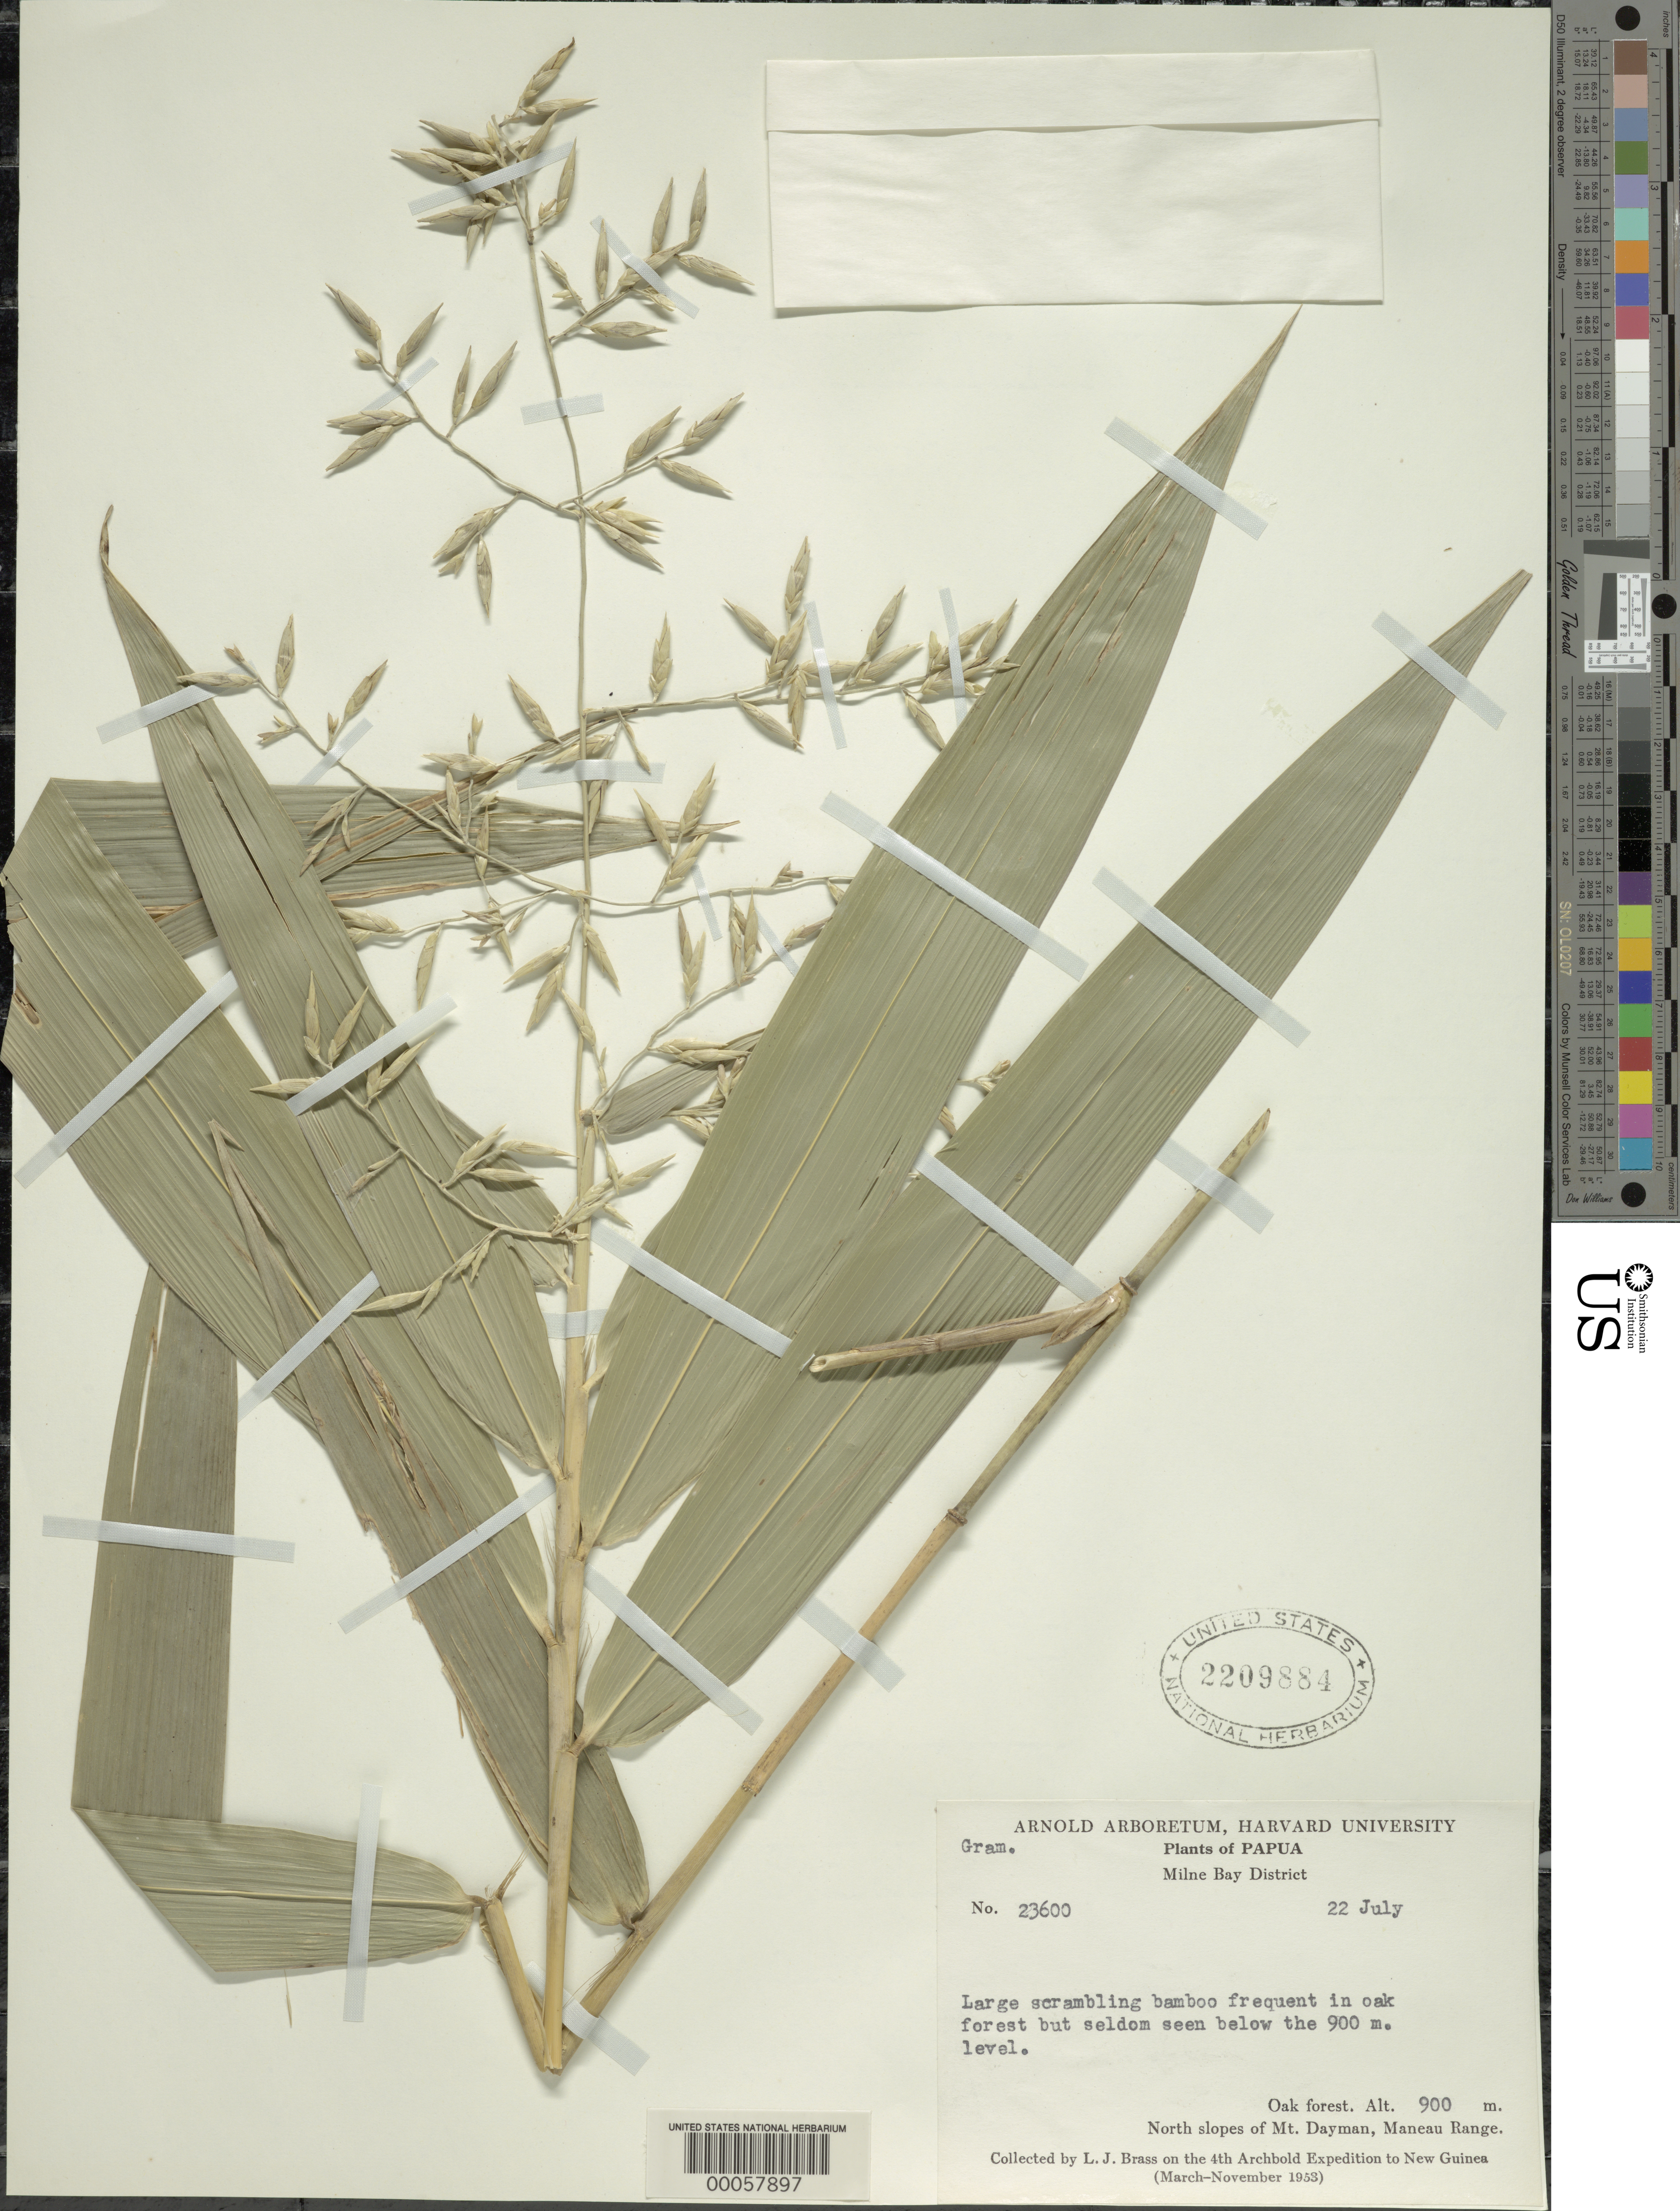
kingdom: Plantae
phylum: Tracheophyta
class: Liliopsida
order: Poales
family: Poaceae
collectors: L. J. Brass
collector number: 23600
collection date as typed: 22 Jul 1953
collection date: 1953-07-22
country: Papua New Guinea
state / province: Milne Bay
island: New Guinea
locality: N slopes of mt.dayman, maneau range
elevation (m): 900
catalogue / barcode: US 2209884